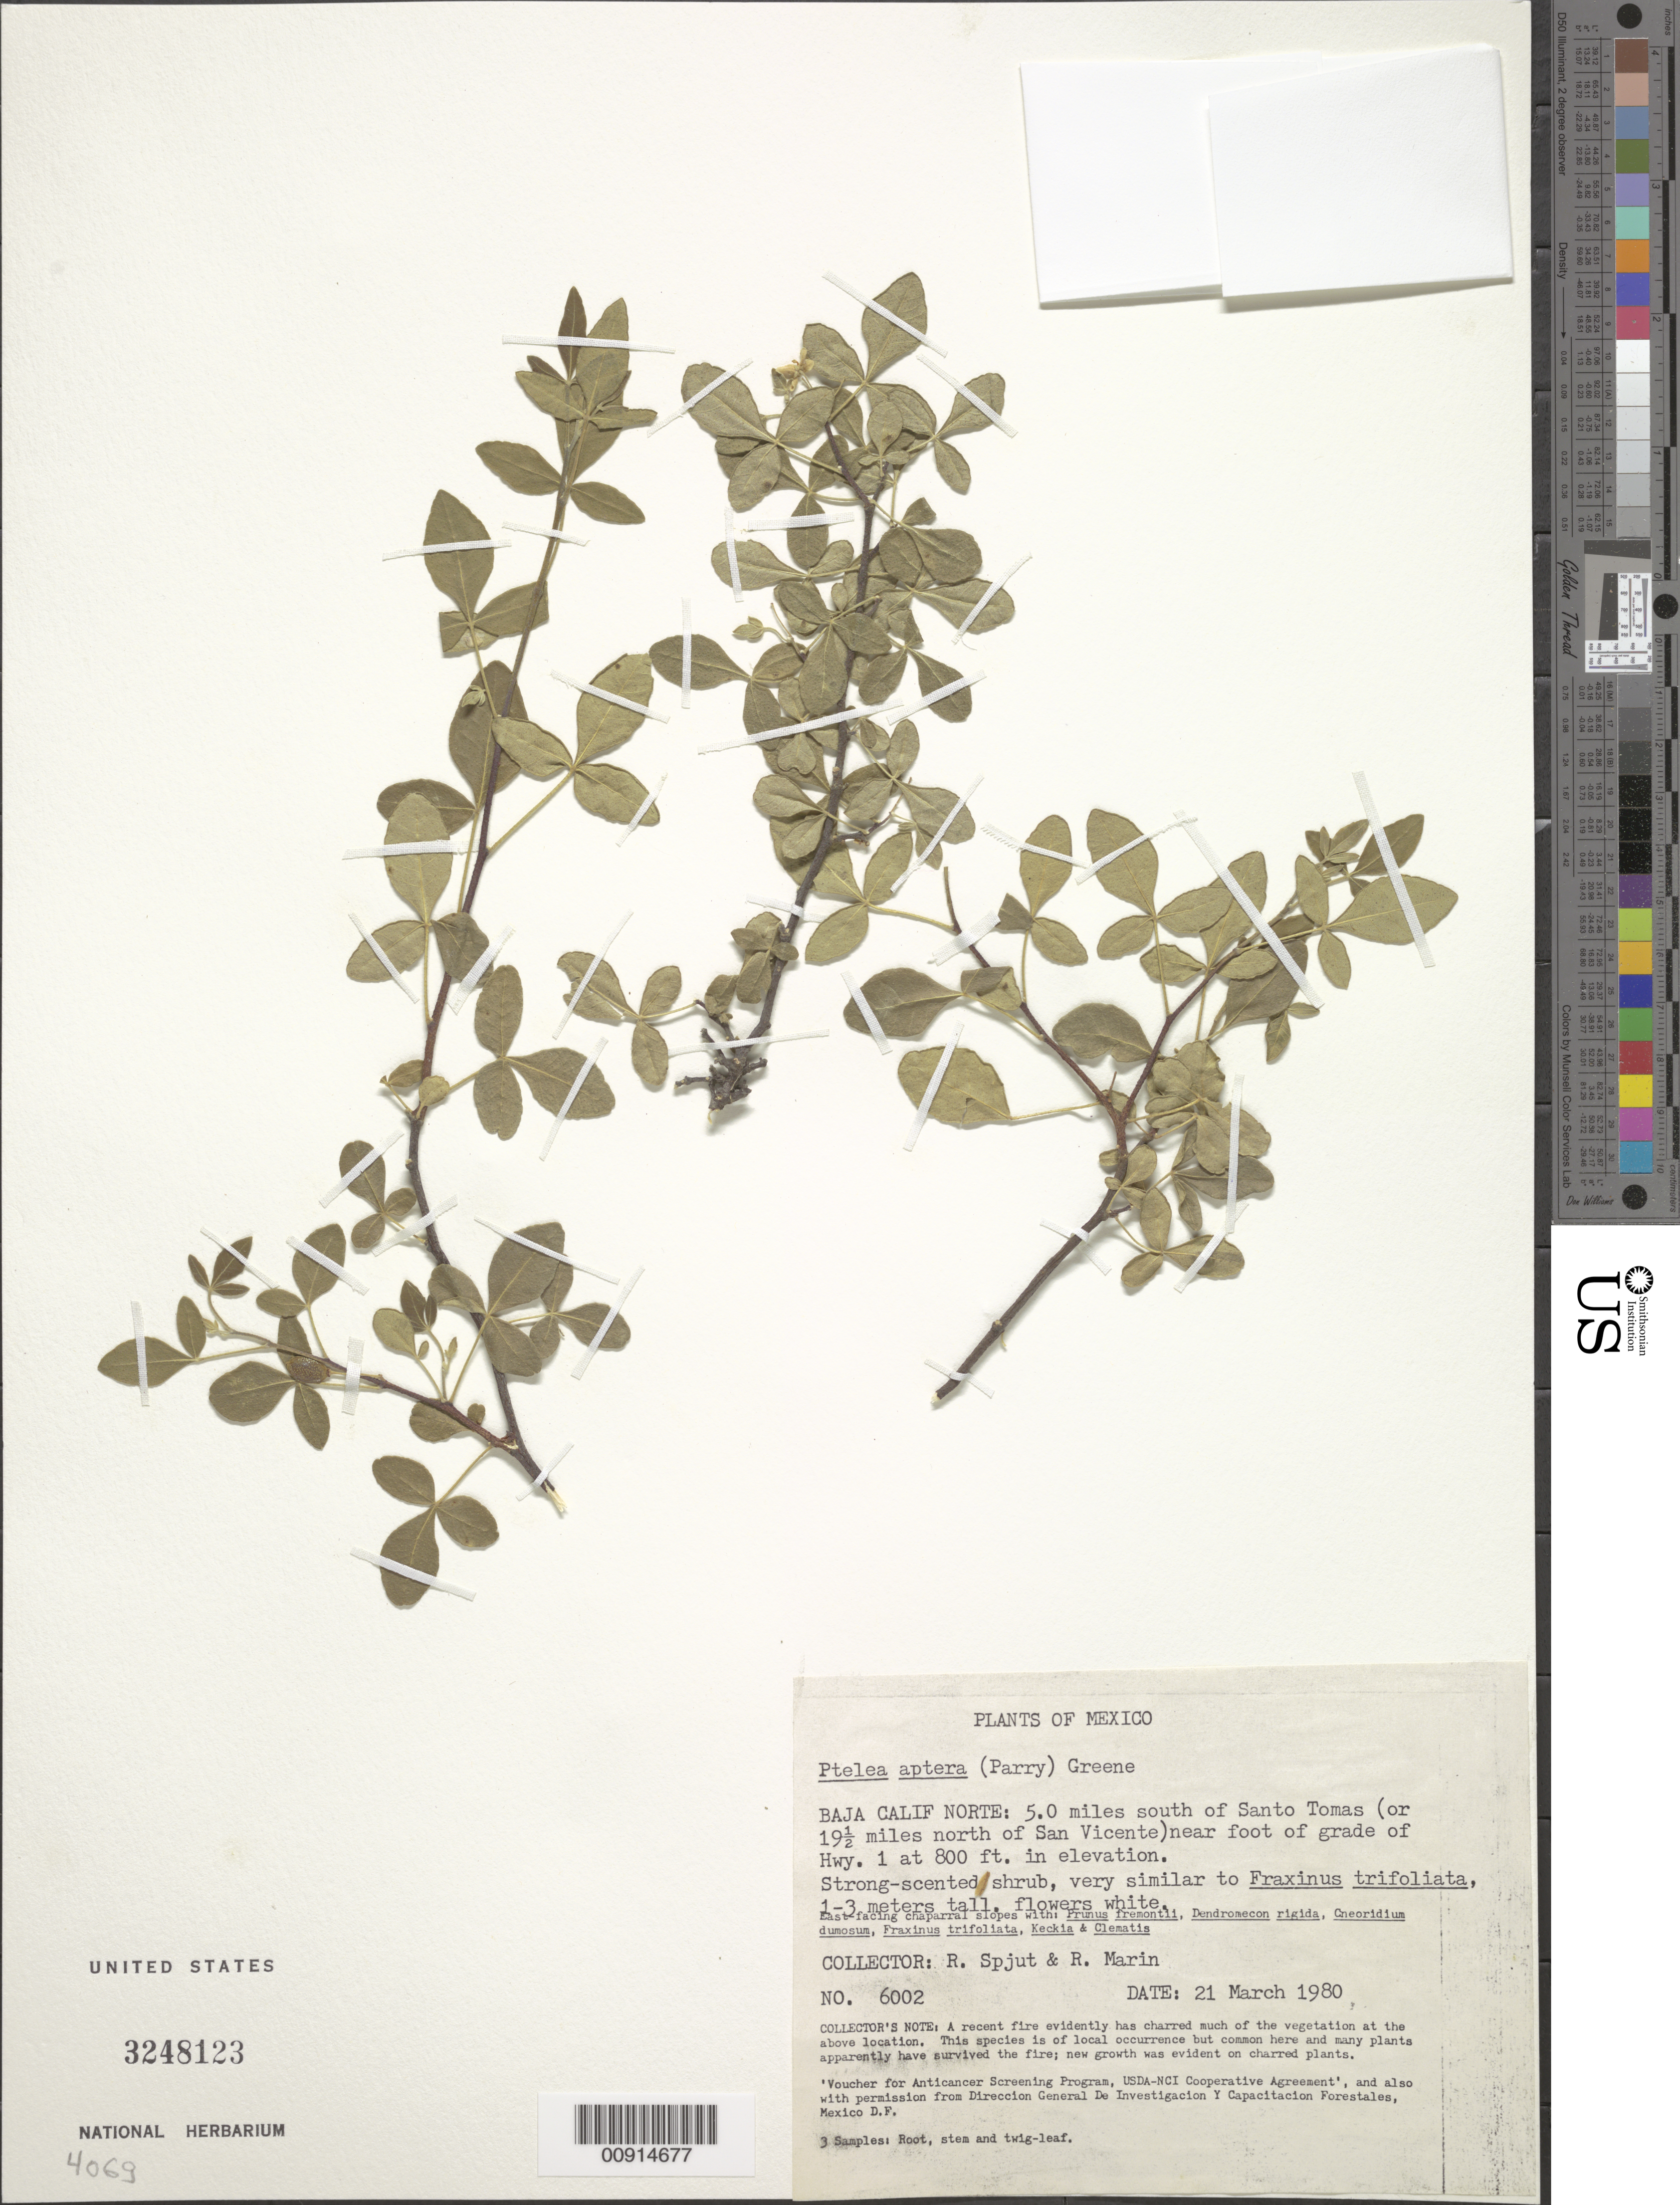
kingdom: Plantae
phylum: Tracheophyta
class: Magnoliopsida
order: Sapindales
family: Rutaceae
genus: Ptelea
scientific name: Ptelea aptera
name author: Parry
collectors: R. Spjut & R. Williams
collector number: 6002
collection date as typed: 21 Mar 1980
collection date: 1980-03-21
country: Mexico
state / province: Baja California Norte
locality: Baja California Norte: 5.0 miles south of Santo Tomás (or 19½ miles north of San Vicente) near foot of grade of Hwy. 1.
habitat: East facing chaparral slopes with: Prunus fremontii, Dendromecon rigida, Cheoridium dumosum, Fraxinus trifoliata, Keckia &c.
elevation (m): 244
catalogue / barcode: US 3248123